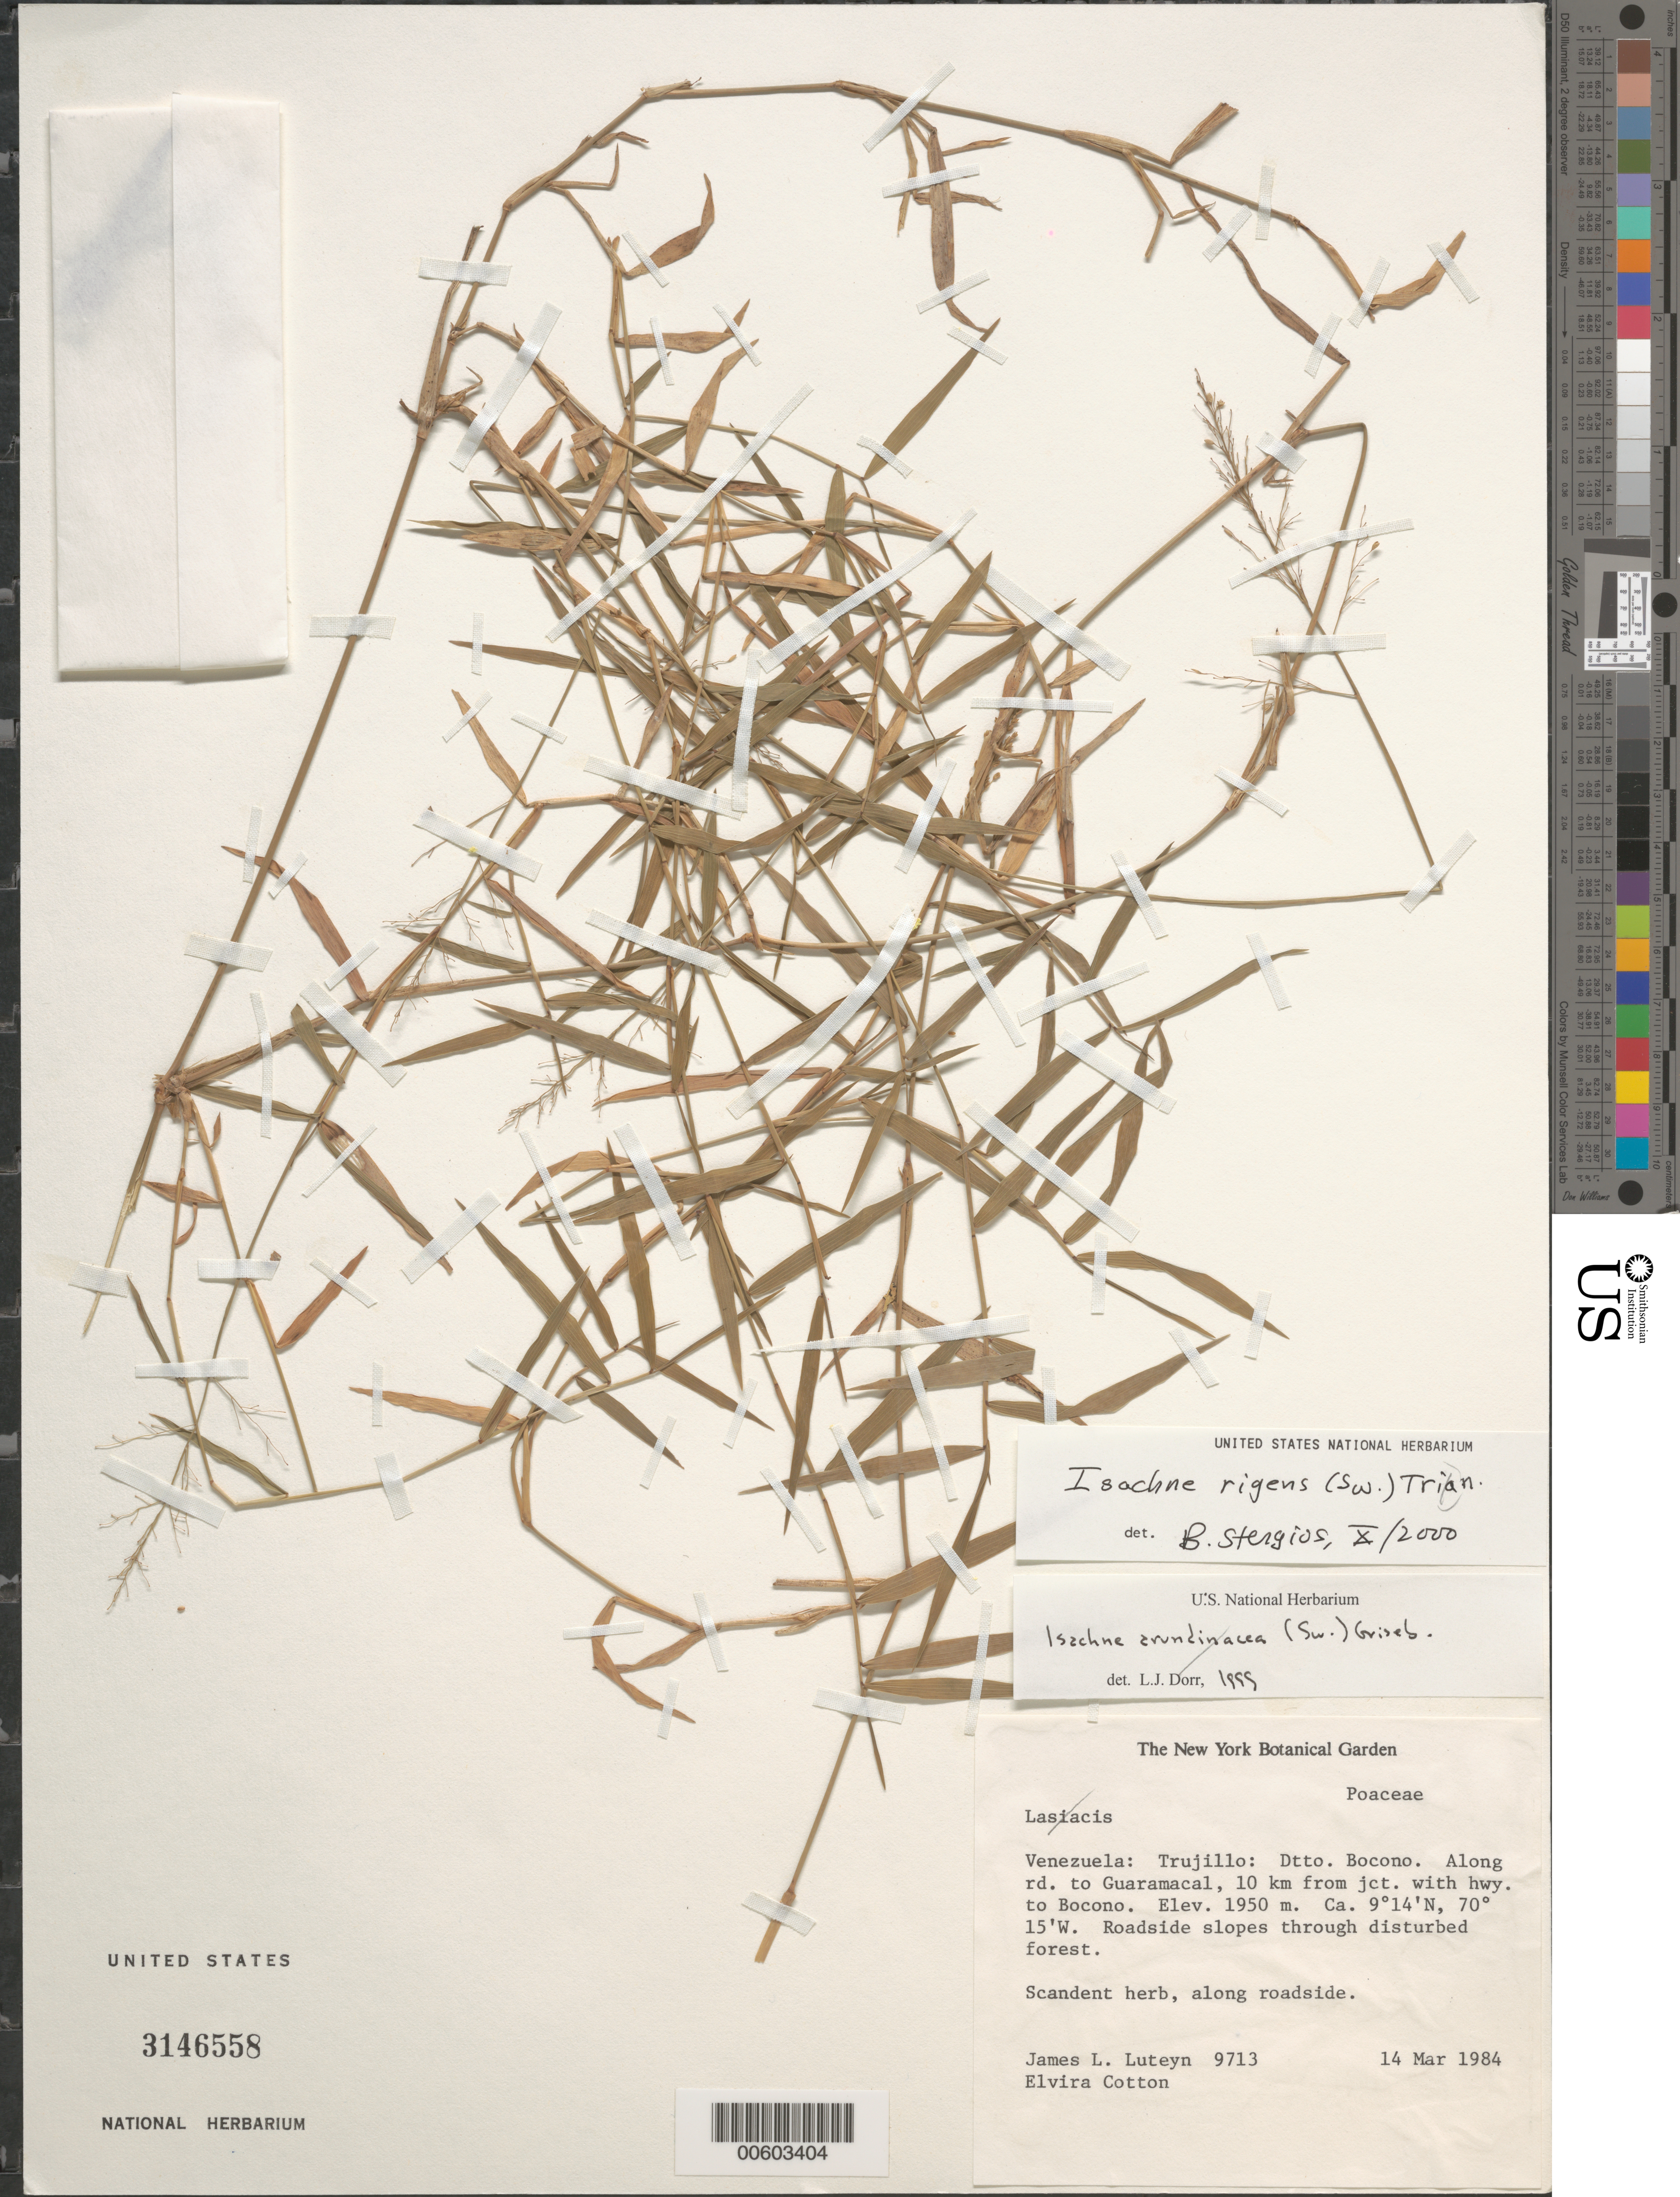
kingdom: Plantae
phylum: Tracheophyta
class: Liliopsida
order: Poales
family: Poaceae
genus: Isachne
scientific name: Isachne rigens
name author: (Sw.) Trin.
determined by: Stergios, B. G.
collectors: J. L. Luteyn & E. Cotton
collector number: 9713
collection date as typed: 14 Mar 1984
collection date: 1984-03-14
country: Venezuela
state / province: Trujillo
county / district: Boconó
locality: Along road to Guaramacal, 10 km from jct with hwy to Boconó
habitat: Roadside slopes through disturbed forest.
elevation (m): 1950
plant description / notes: NY, PORT, US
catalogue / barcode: US 3146558